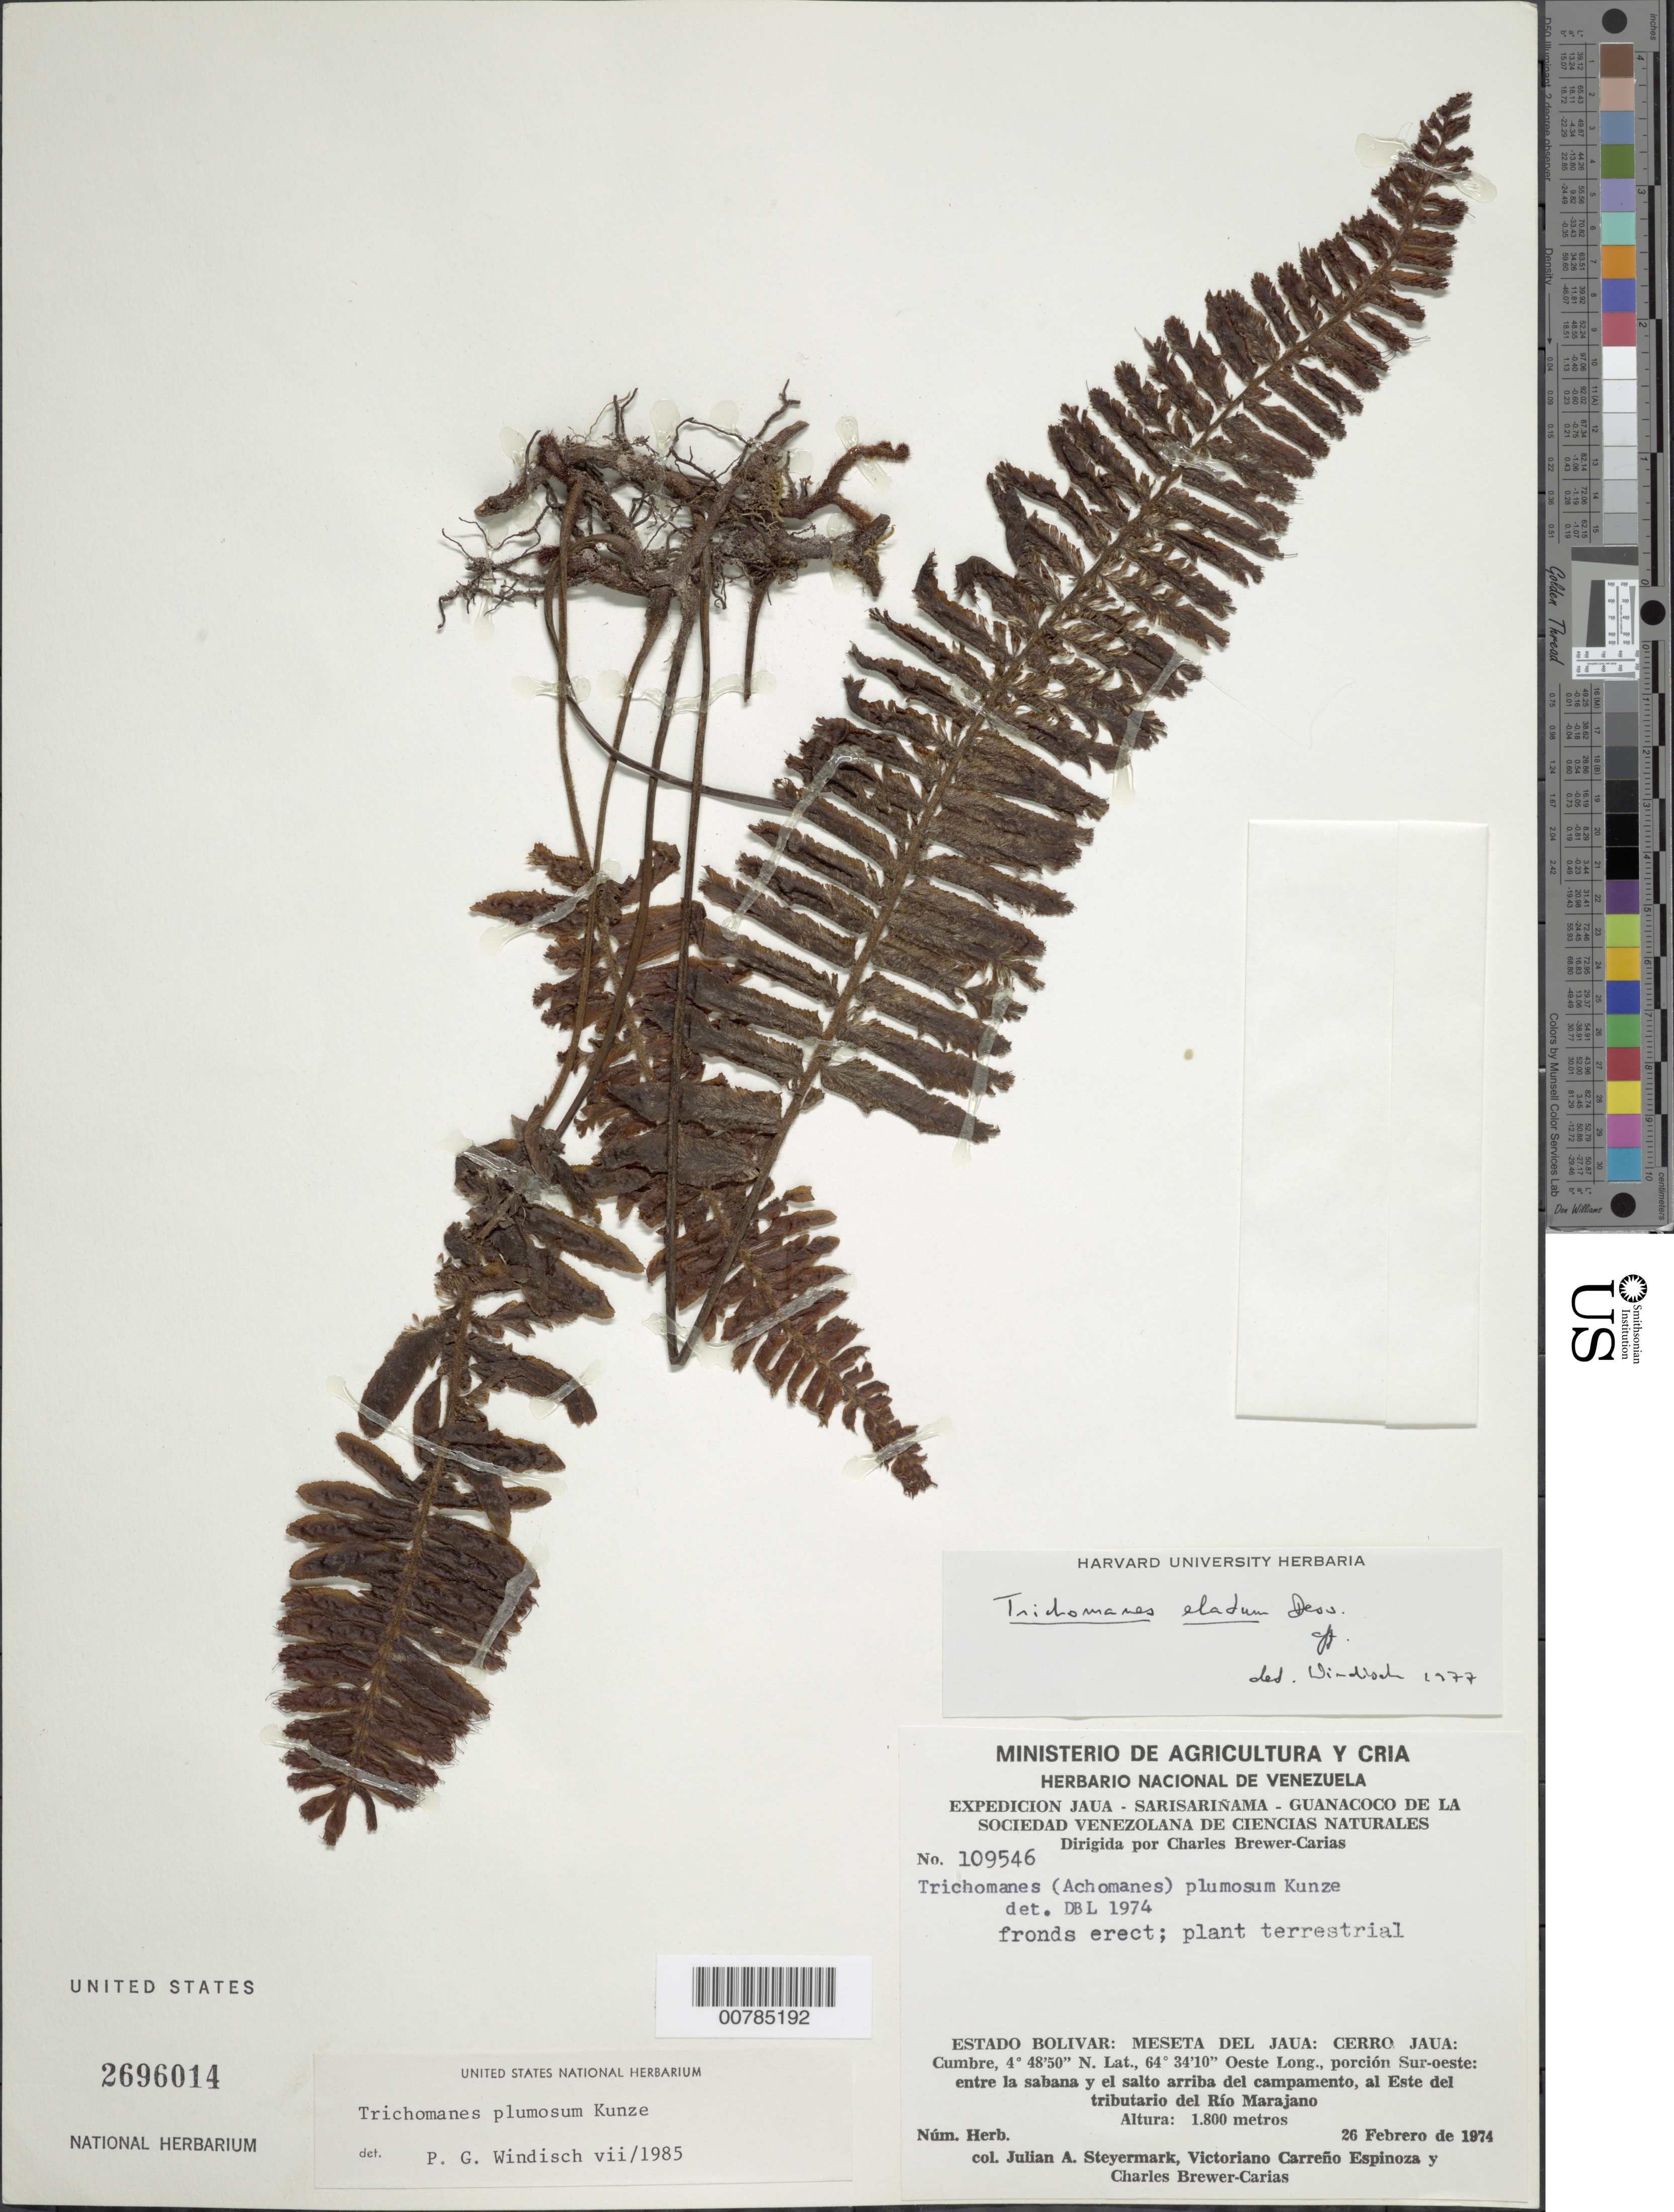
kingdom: Plantae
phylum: Tracheophyta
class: Polypodiopsida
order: Hymenophyllales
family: Hymenophyllaceae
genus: Trichomanes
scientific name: Trichomanes plumosum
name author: Kunze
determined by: Windisch, Paulo Guenter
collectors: J. Steyermark, V. Carreño E. & C. Brewer-Carias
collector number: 109546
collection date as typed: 26-Feb-74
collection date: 1974-02-26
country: Venezuela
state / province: Bolívar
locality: Meseta del Jaua: Cerro Jaua, este del tributarío del Río Marajano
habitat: Entre la sabana y el salto arriba del campamento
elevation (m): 1800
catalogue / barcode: US 2696014